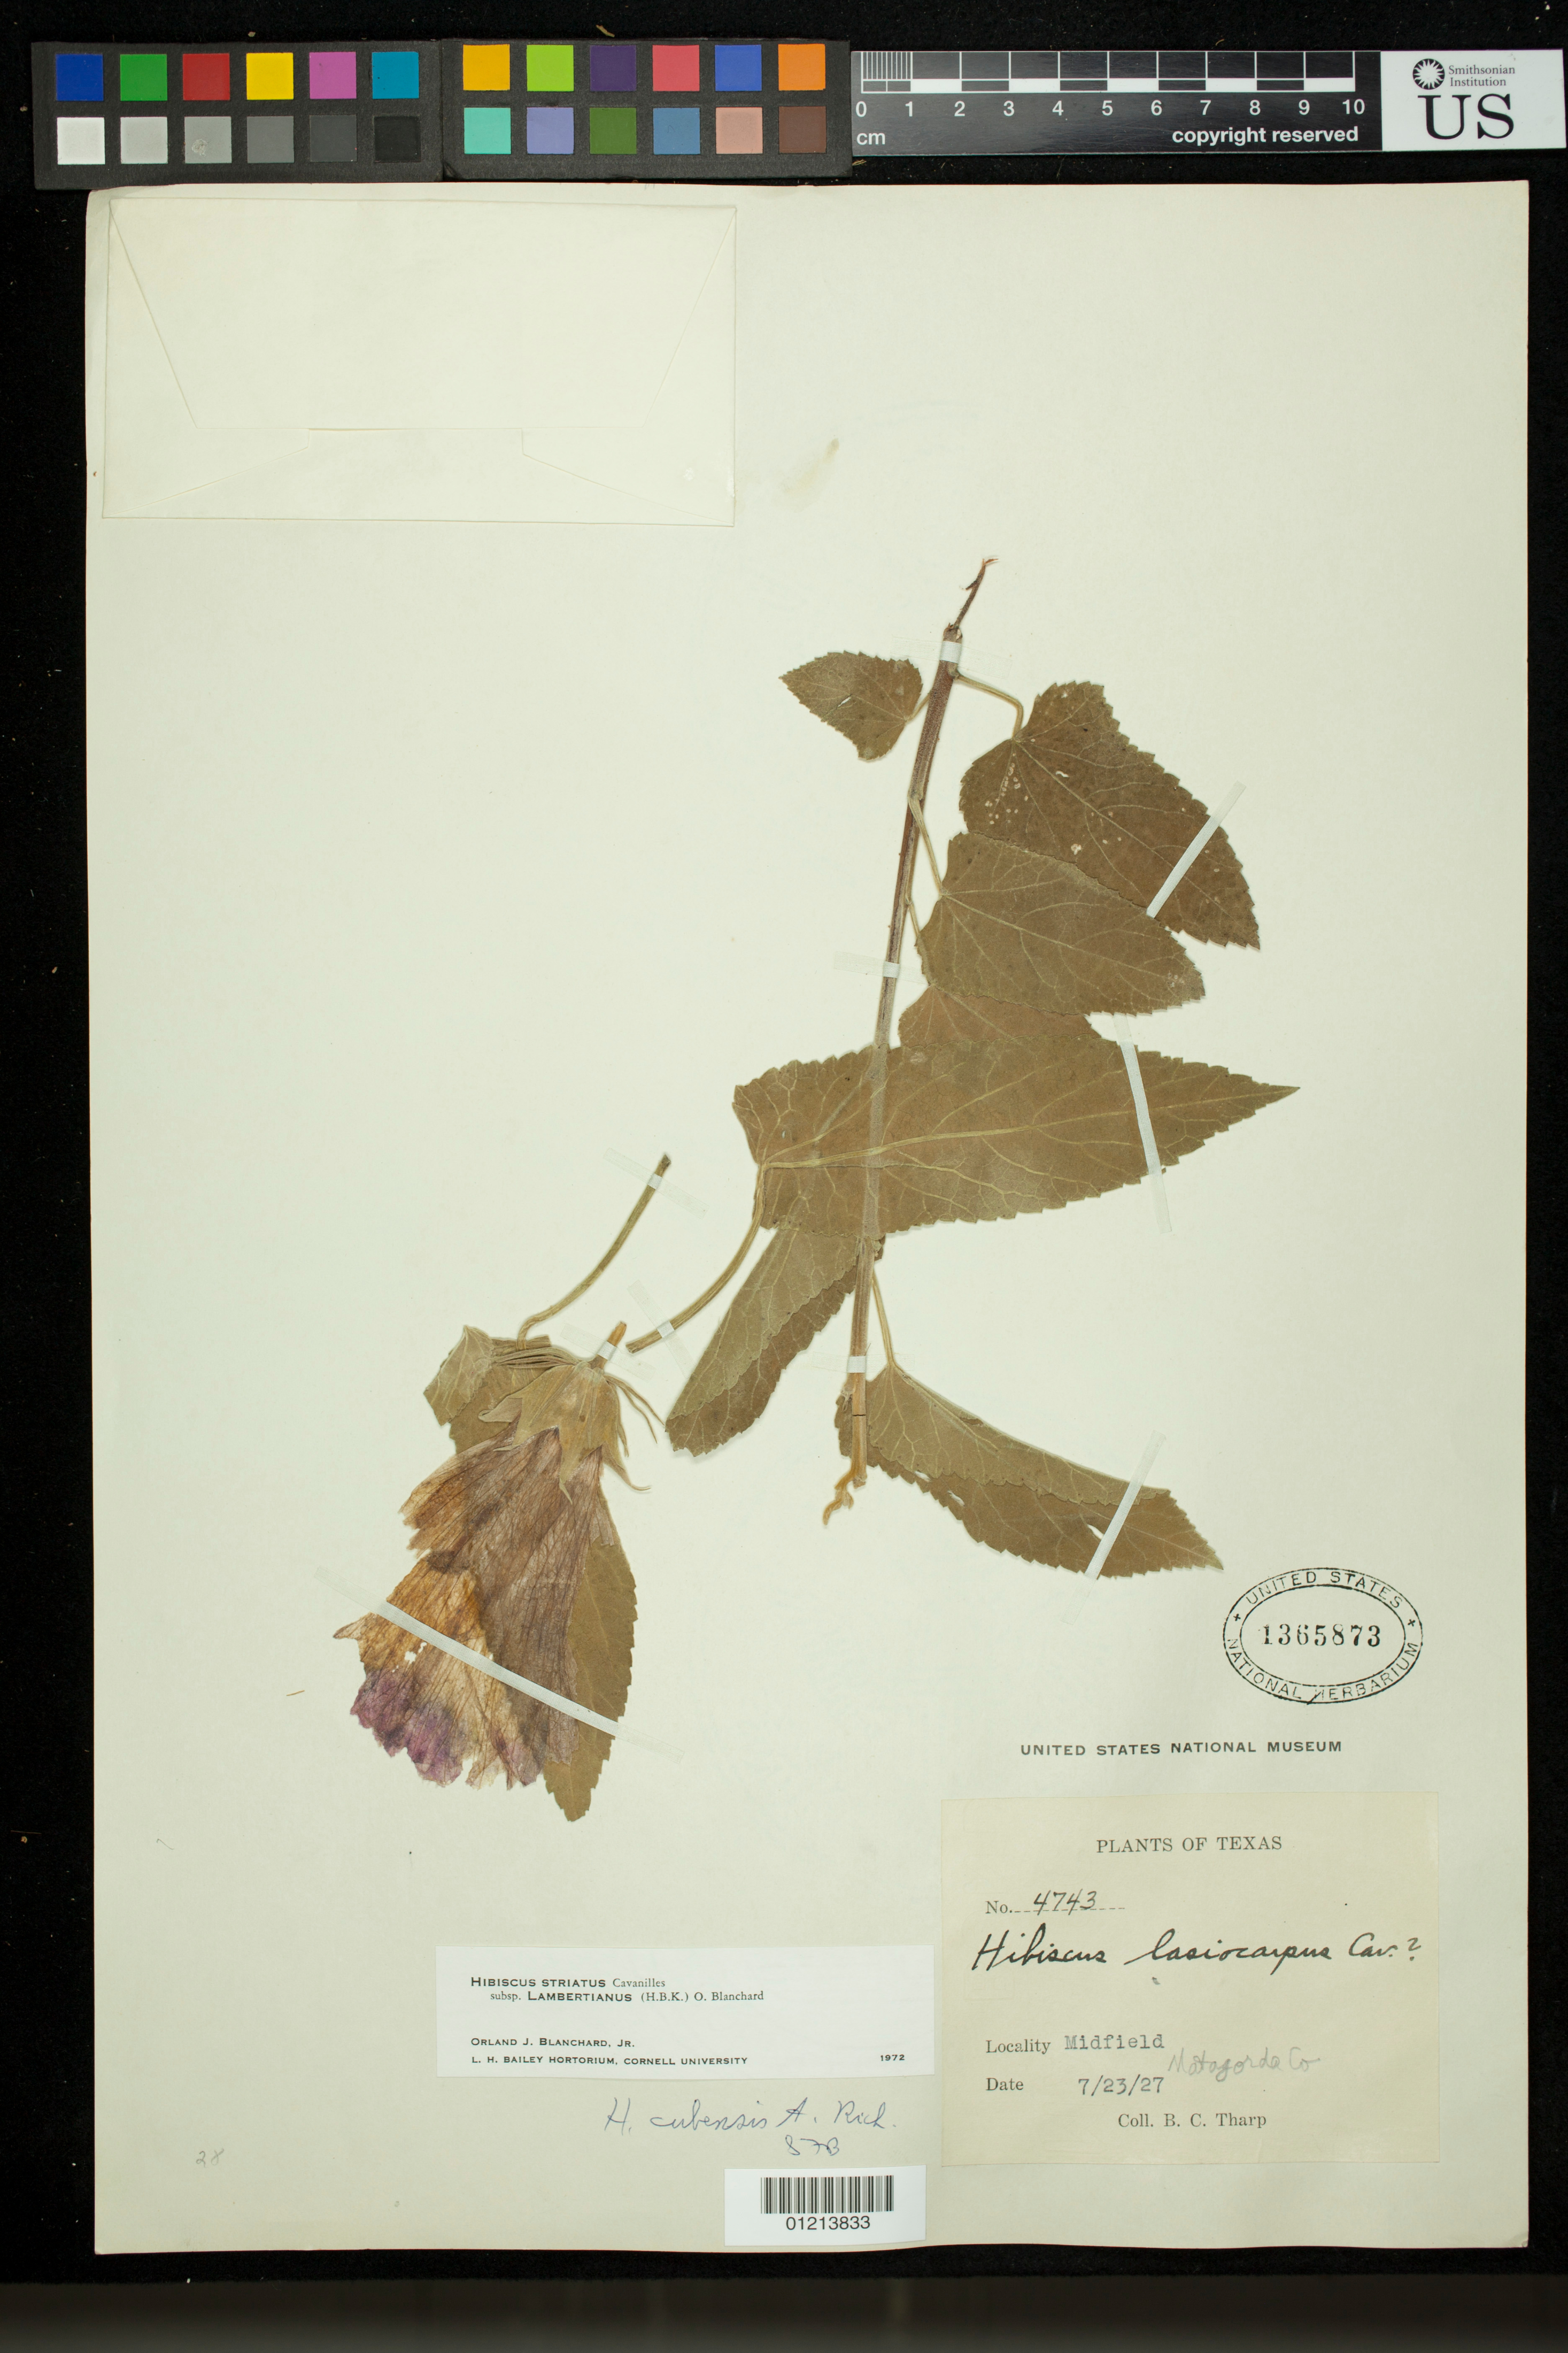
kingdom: Plantae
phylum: Tracheophyta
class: Magnoliopsida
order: Malvales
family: Malvaceae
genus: Hibiscus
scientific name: Hibiscus striatus subsp. lambertianus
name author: (Kunth) O.J. Blanch. ex Proctor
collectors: B. C. Tharp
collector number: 4743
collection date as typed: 23 Jul 1927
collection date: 1927-07-23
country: United States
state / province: Texas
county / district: Matagorda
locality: Midfield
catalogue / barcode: US 1365873